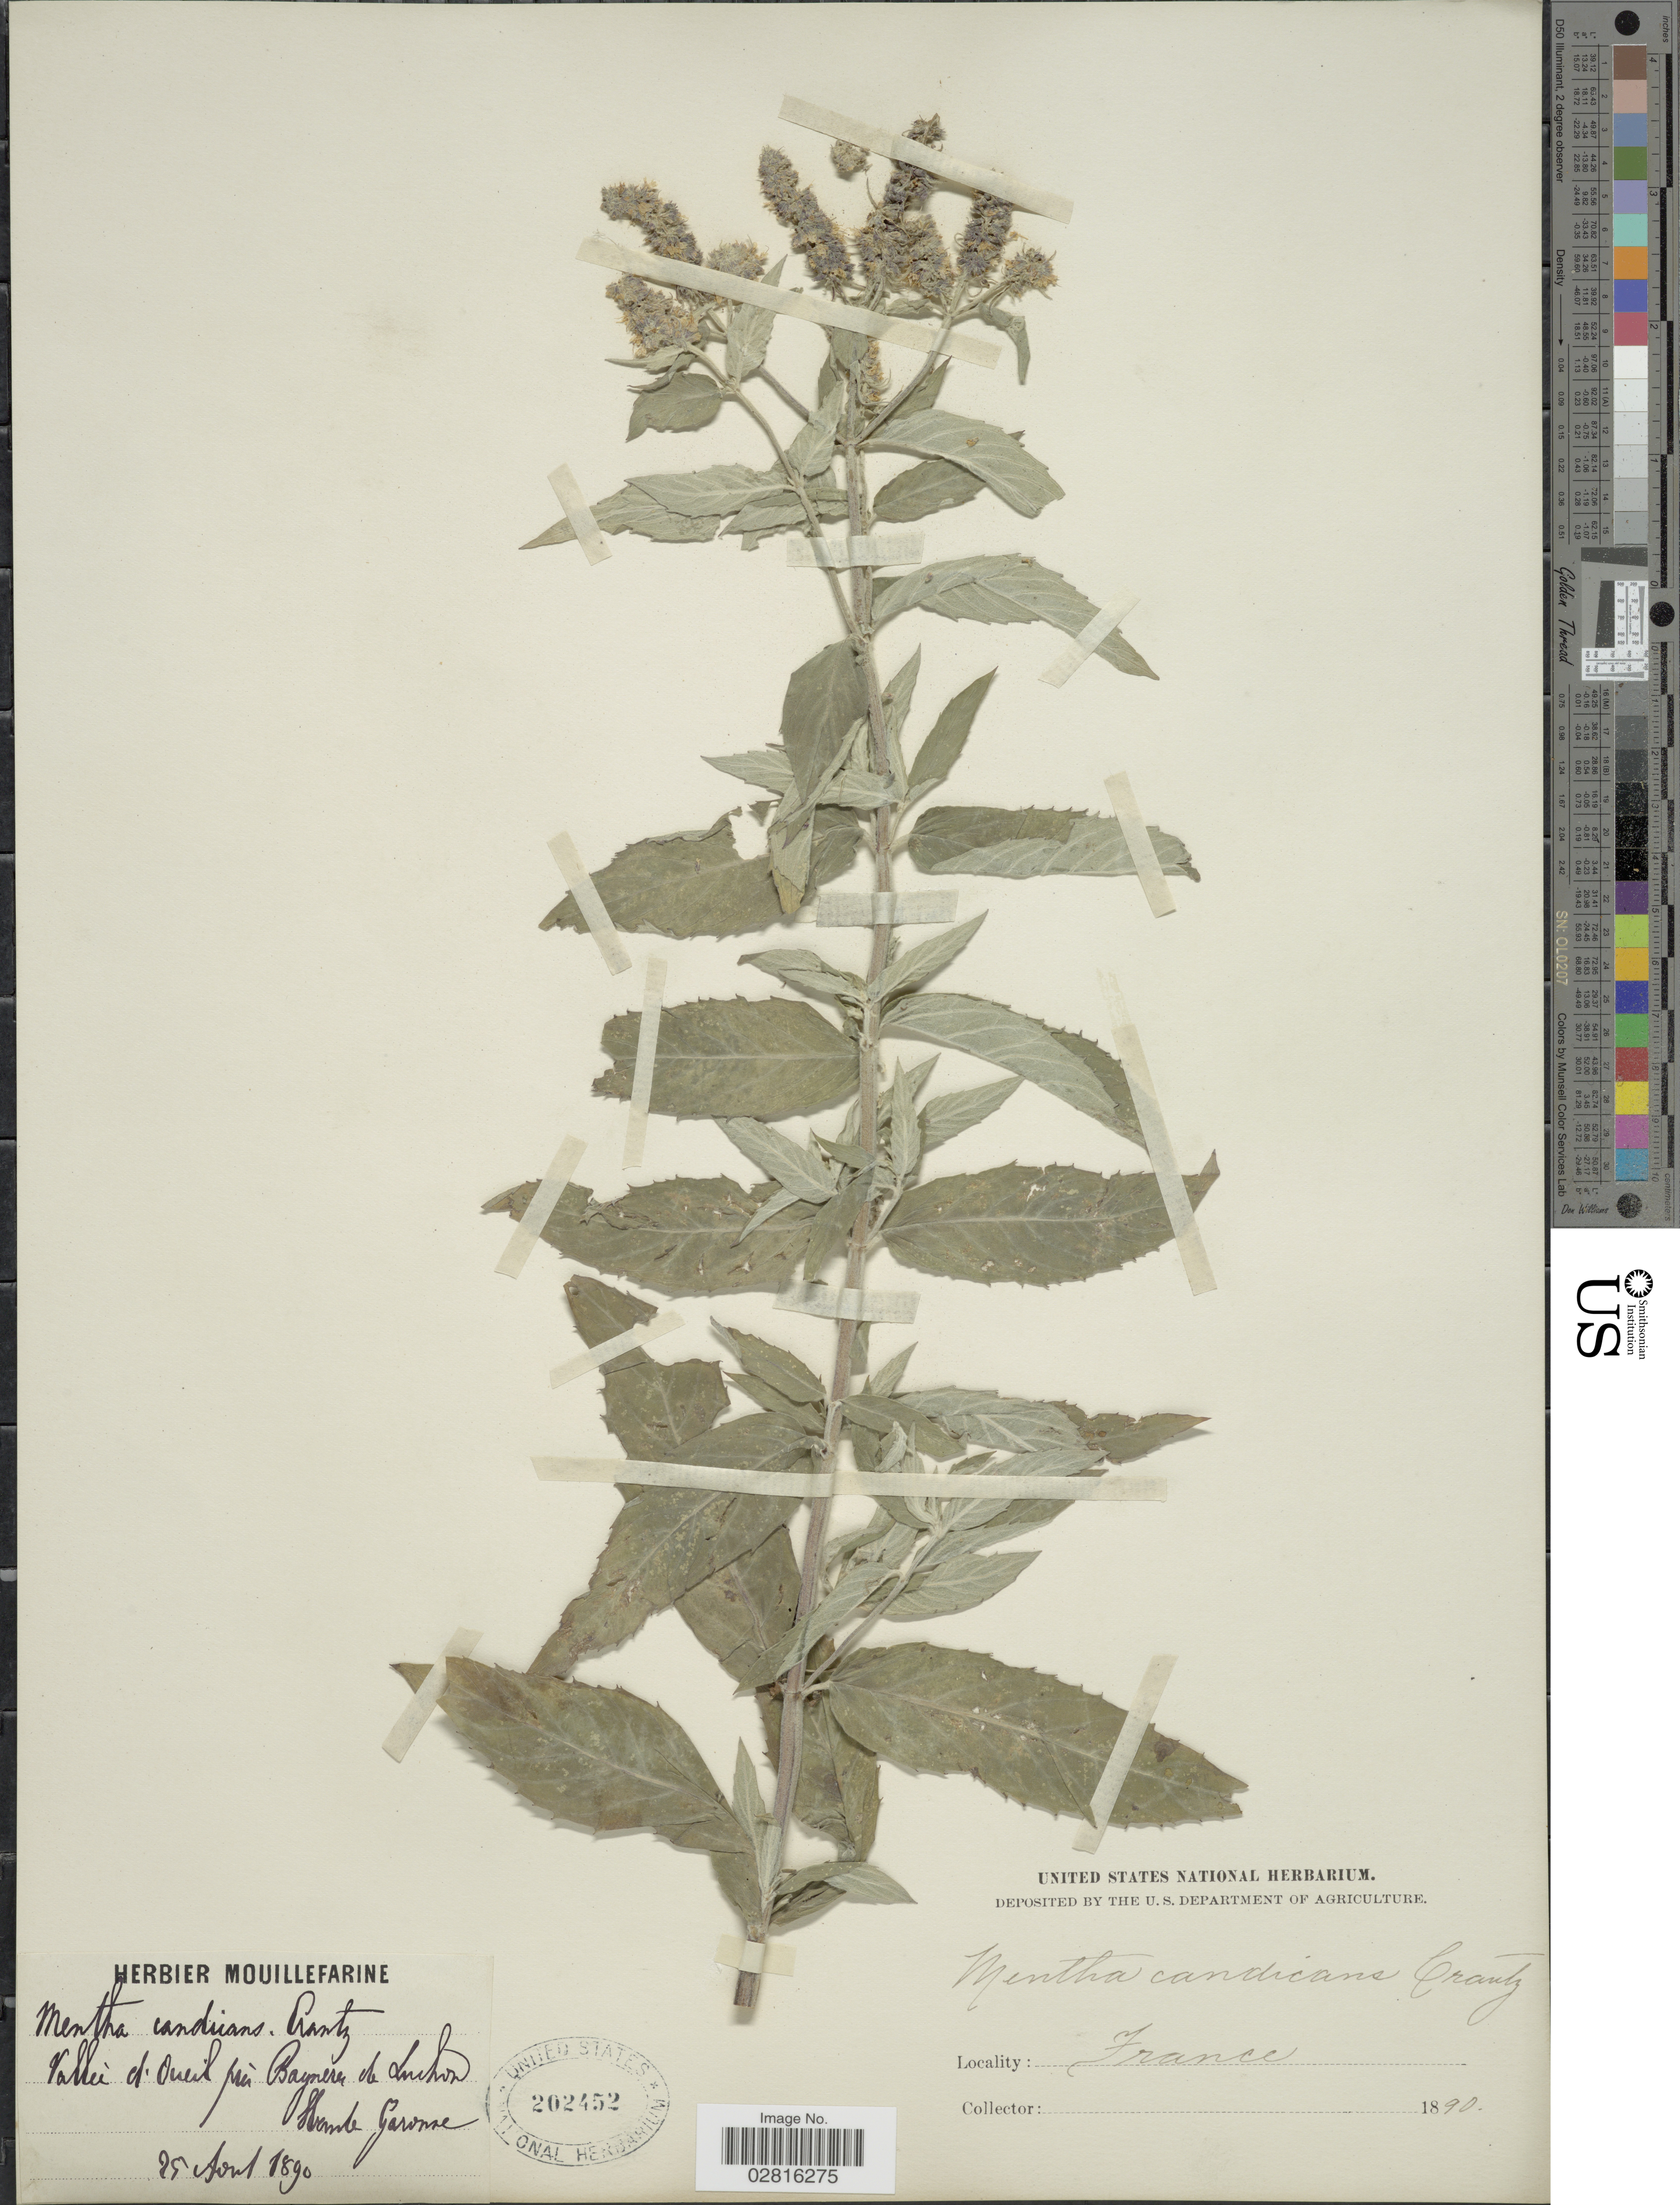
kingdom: Plantae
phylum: Tracheophyta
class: Magnoliopsida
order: Lamiales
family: Lamiaceae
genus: Mentha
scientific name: Mentha candicans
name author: Mill.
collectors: ex herb. Mouillefarine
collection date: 1890-08-25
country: France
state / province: Occitanie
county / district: Haute-Garonne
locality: Vallée d'Oueil près Bagnères de Luchon, Haute Garonne.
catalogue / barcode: US 202452